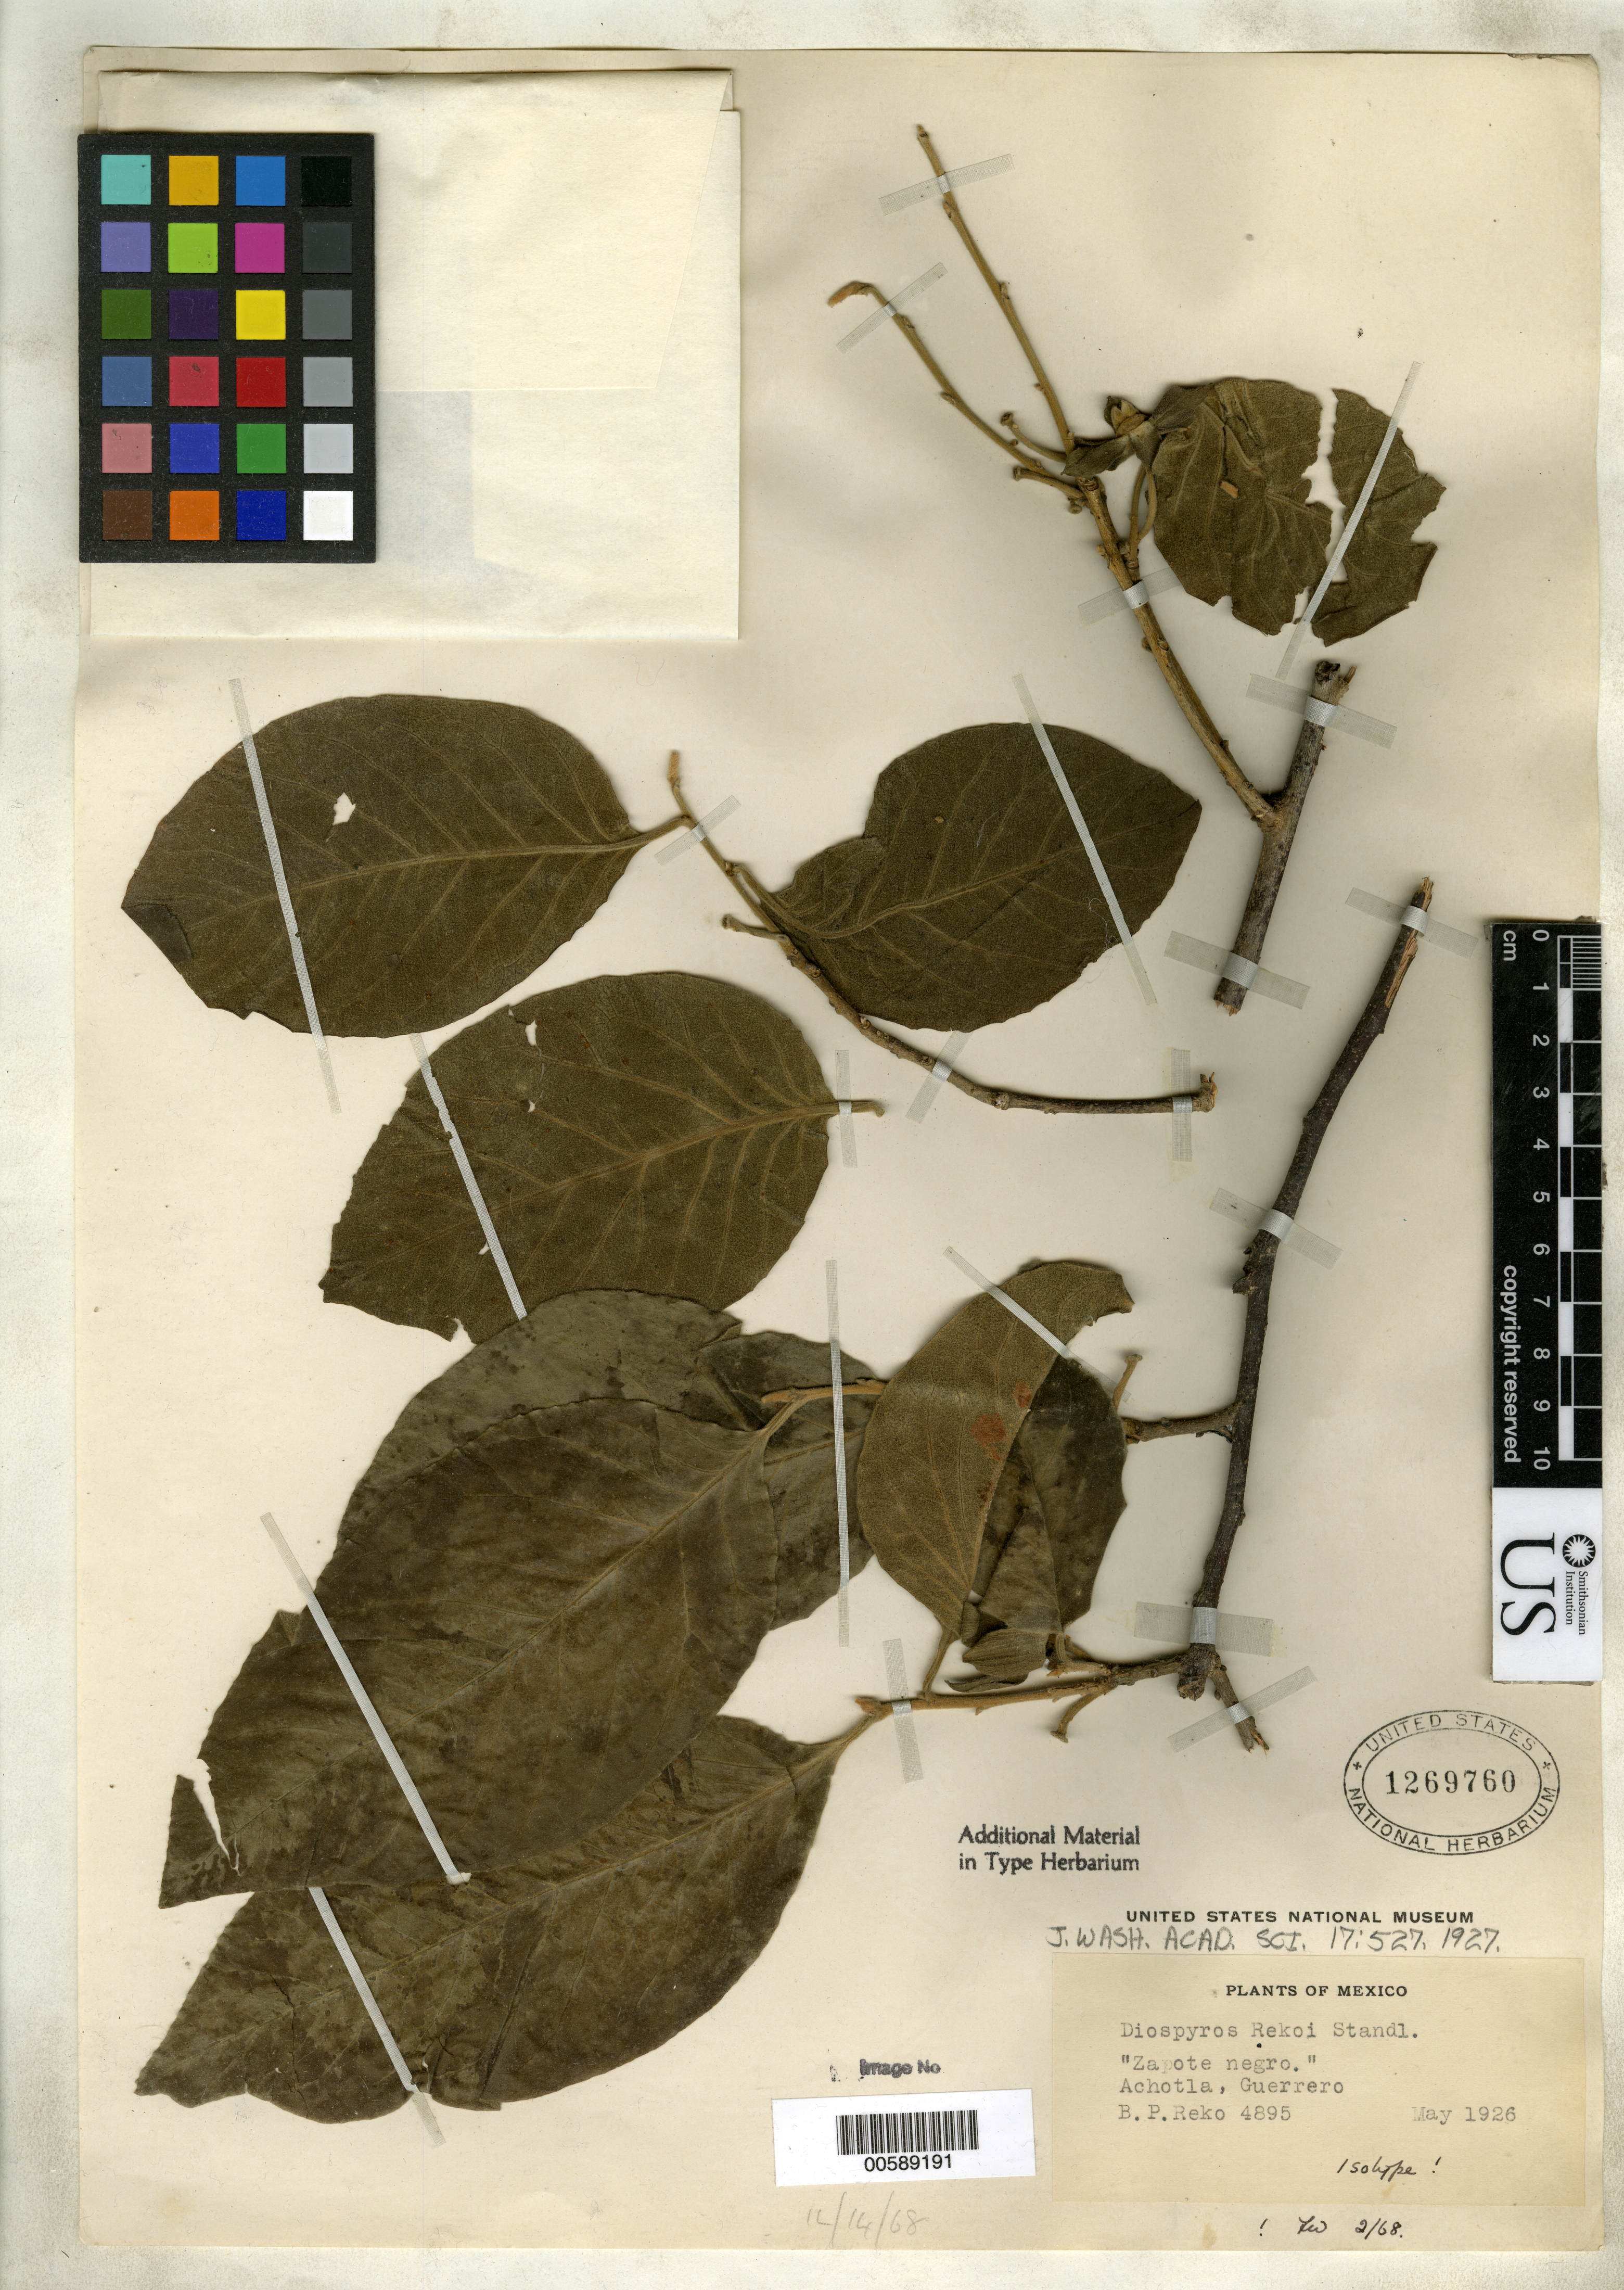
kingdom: Plantae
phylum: Tracheophyta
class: Magnoliopsida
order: Ericales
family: Ebenaceae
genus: Diospyros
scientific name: Diospyros rekoi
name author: Standl.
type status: Isotype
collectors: B. P. Reko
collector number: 4895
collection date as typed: May 1926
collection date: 1926-05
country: Mexico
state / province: Guerrero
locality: Achotla.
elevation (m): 700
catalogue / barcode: US 1269760